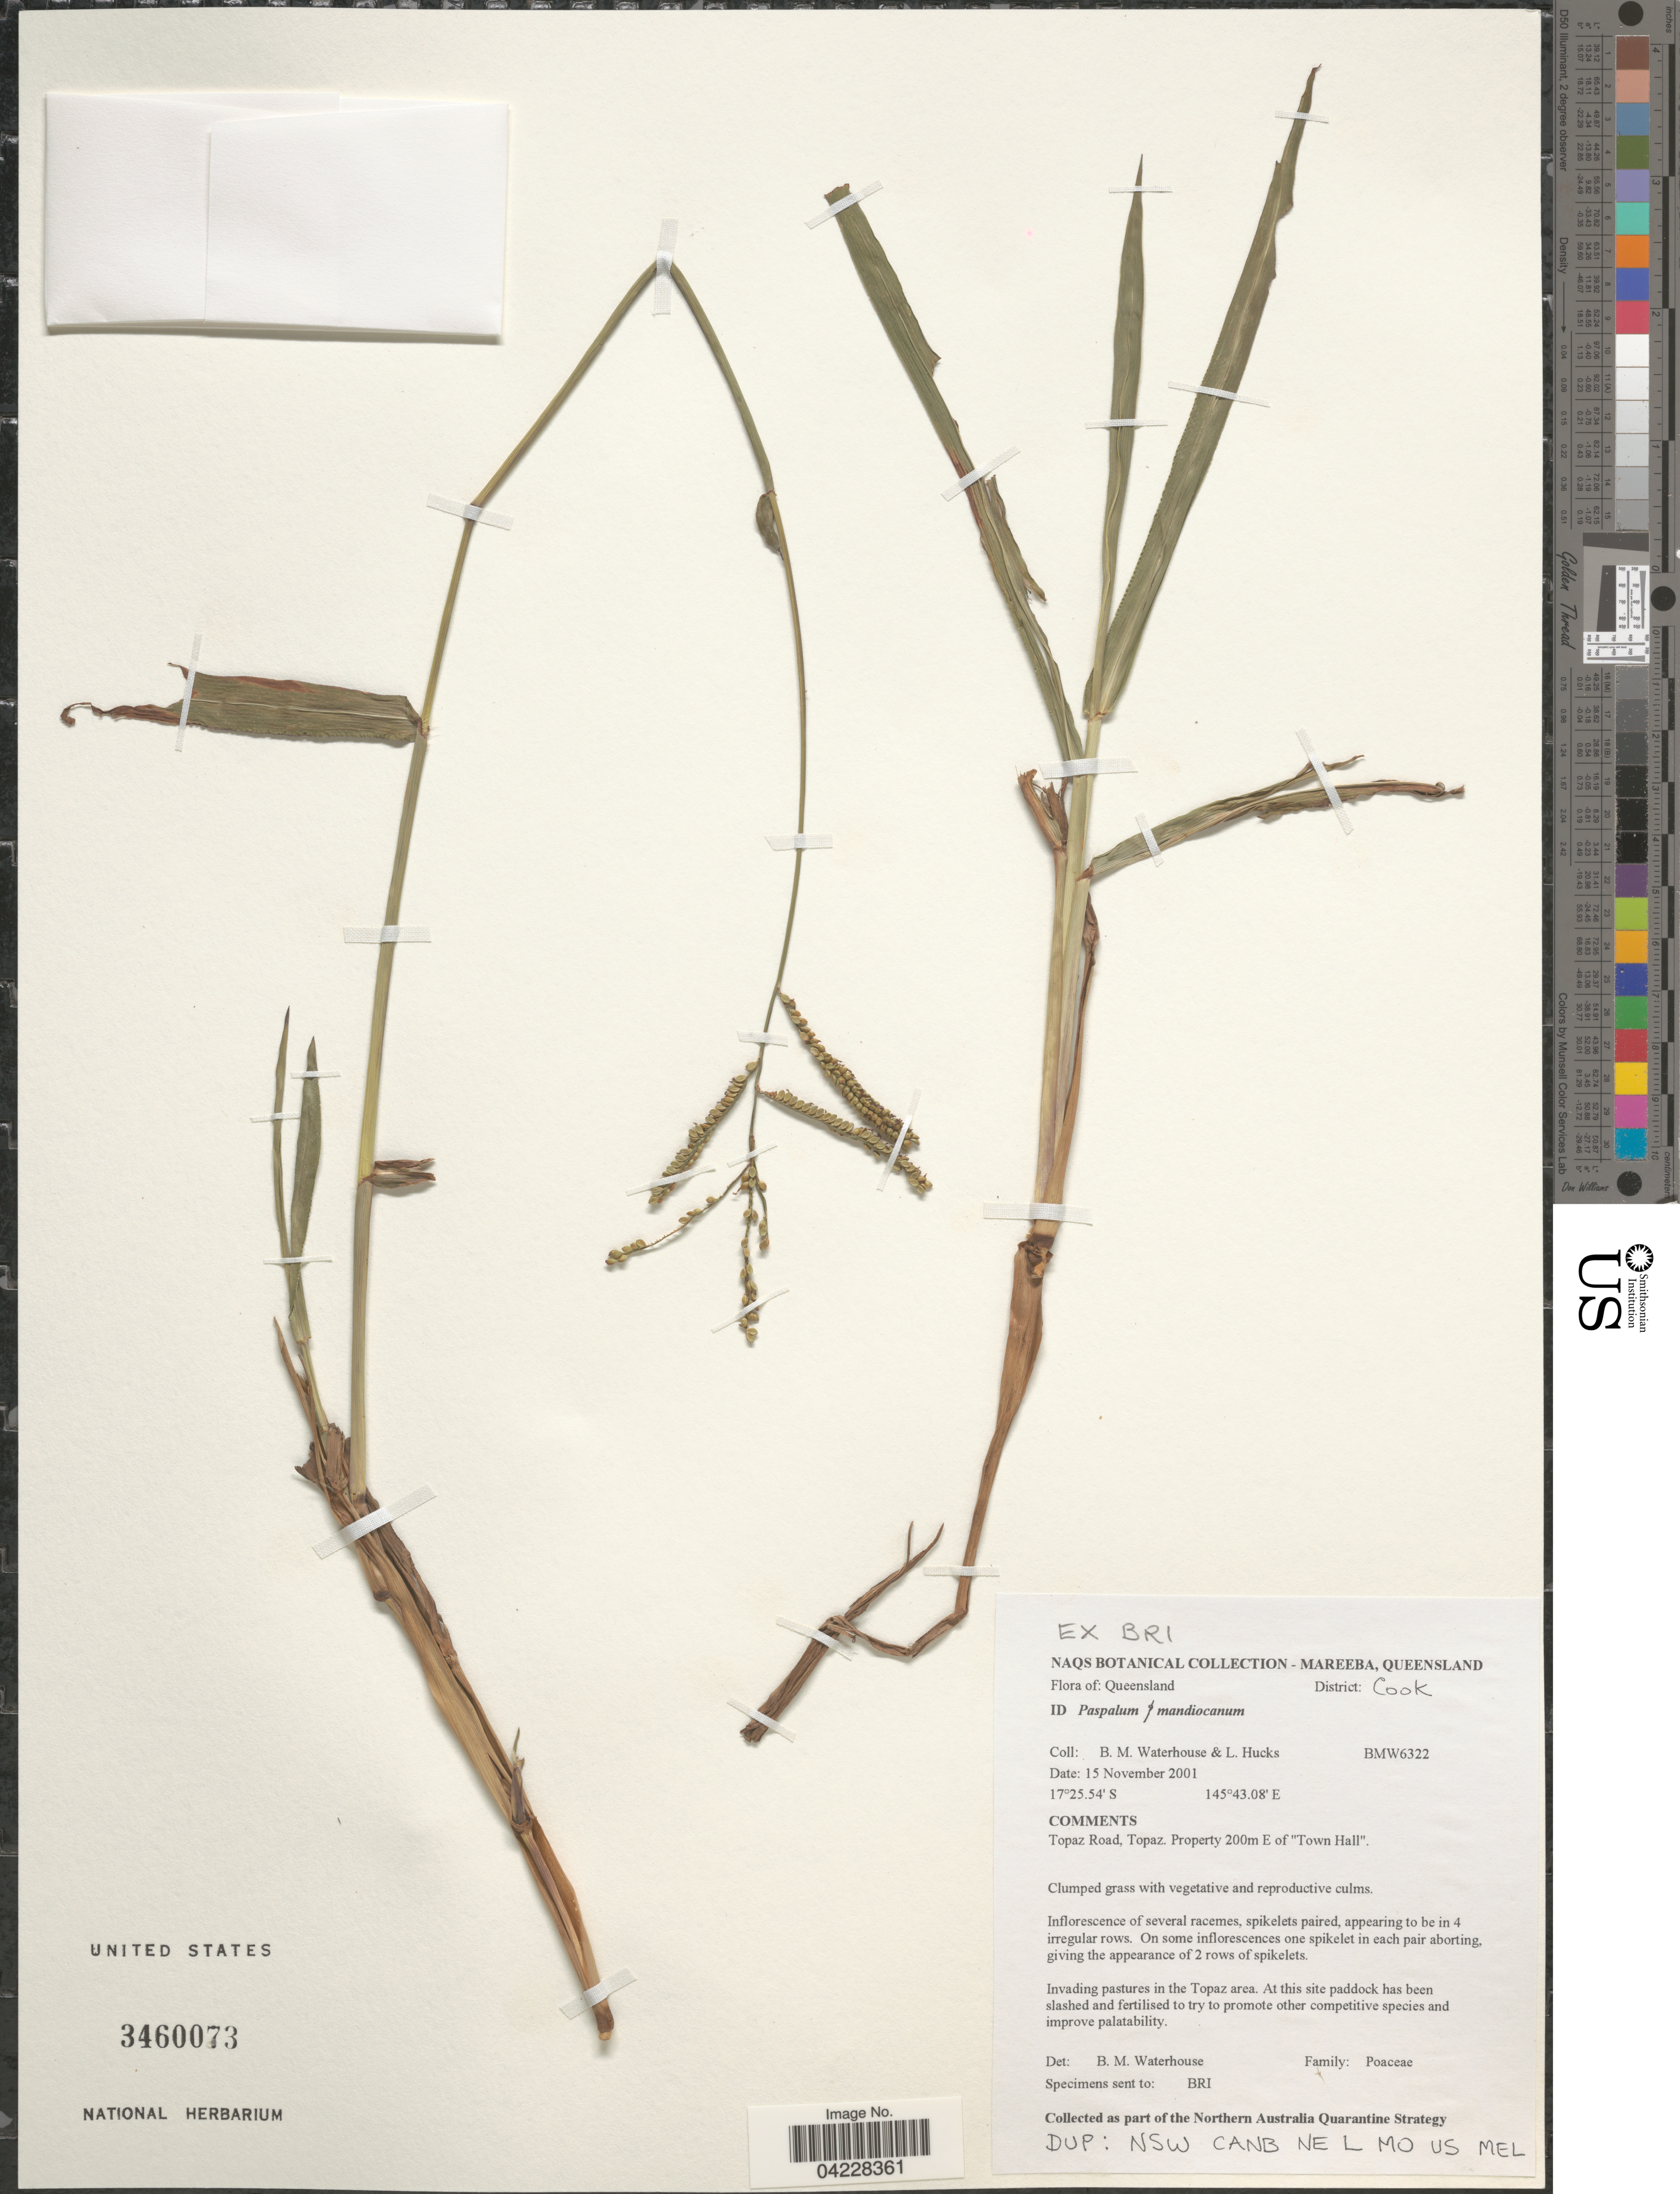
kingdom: Plantae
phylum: Tracheophyta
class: Liliopsida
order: Poales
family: Poaceae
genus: Paspalum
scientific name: Paspalum mandiocanum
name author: Trin.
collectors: B. Waterhouse & L. Hucks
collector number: BMW6322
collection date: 2001-11-15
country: Australia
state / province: Queensland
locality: District: Cook. Topaz Road, Topaz. Property 200m E of "Town Hall".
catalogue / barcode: US 3460073